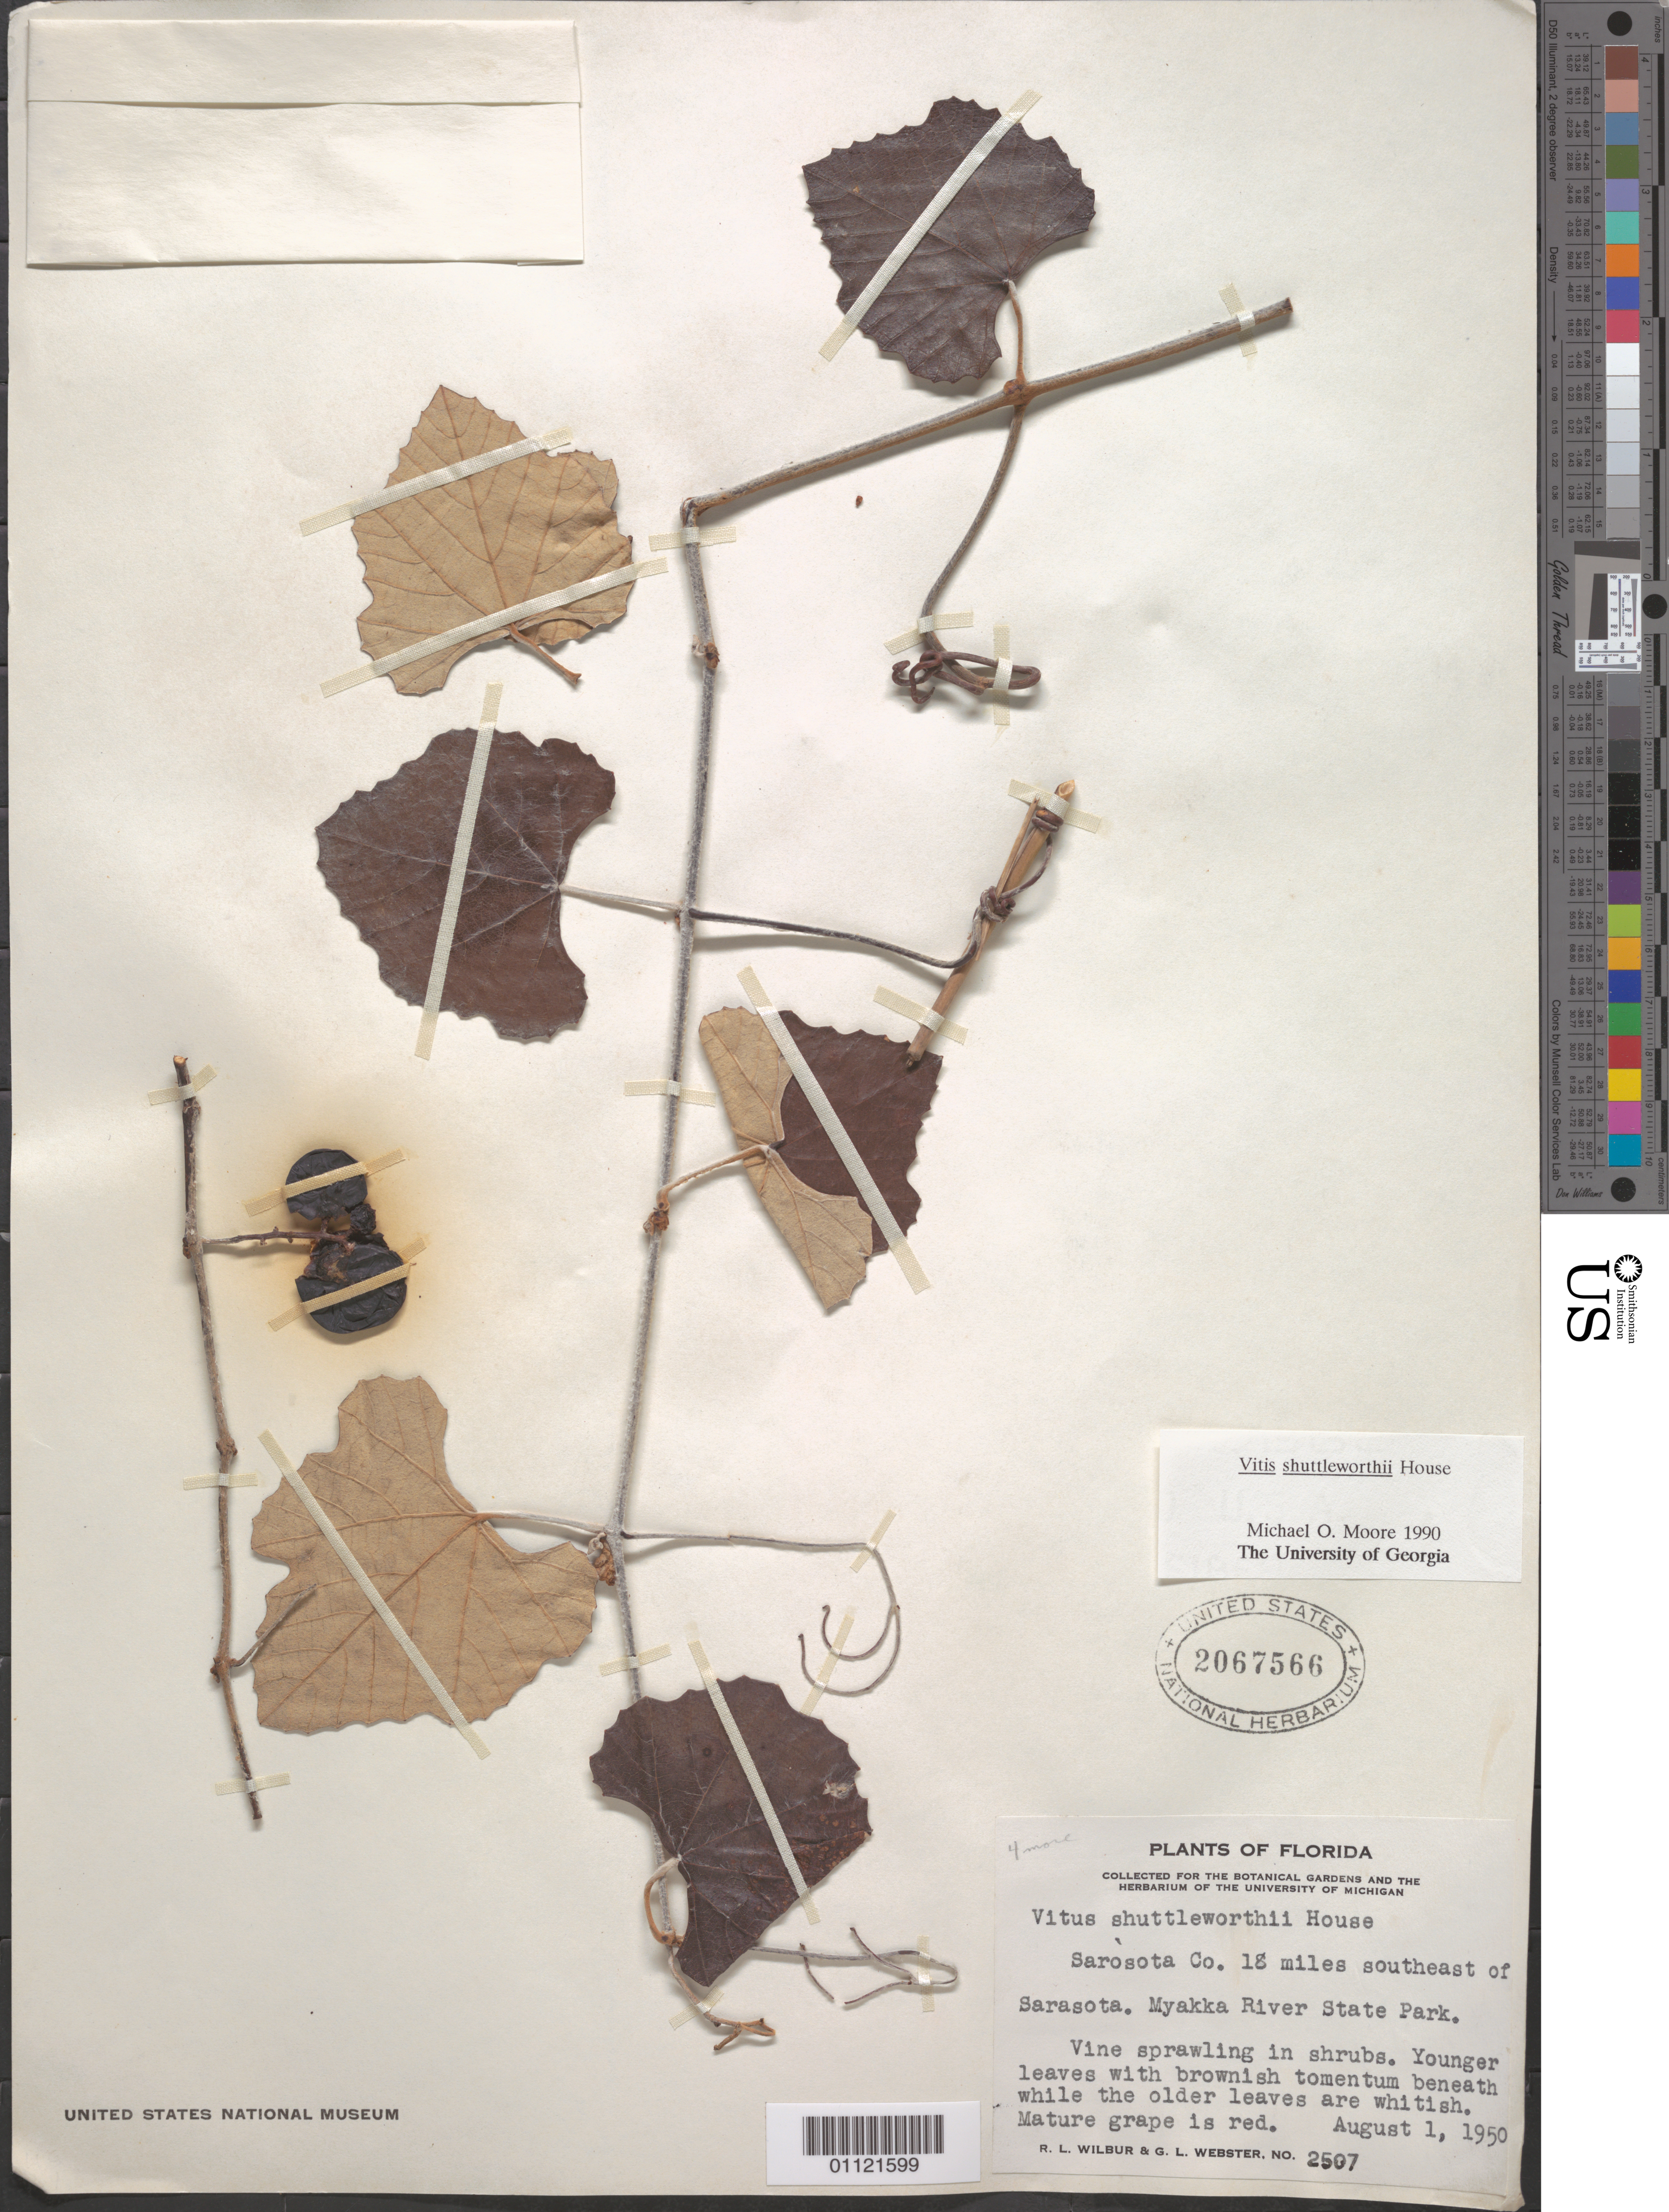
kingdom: Plantae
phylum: Tracheophyta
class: Magnoliopsida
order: Vitales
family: Vitaceae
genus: Vitis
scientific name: Vitis shuttleworthii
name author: House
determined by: Moore, M. O.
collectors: R. L. Wilbur & G. L. Webster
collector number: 2507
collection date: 1950-08-01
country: United States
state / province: Florida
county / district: Sarasota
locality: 18 miles southeast of Sarasota. Myakka River State Park.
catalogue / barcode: US 2067566